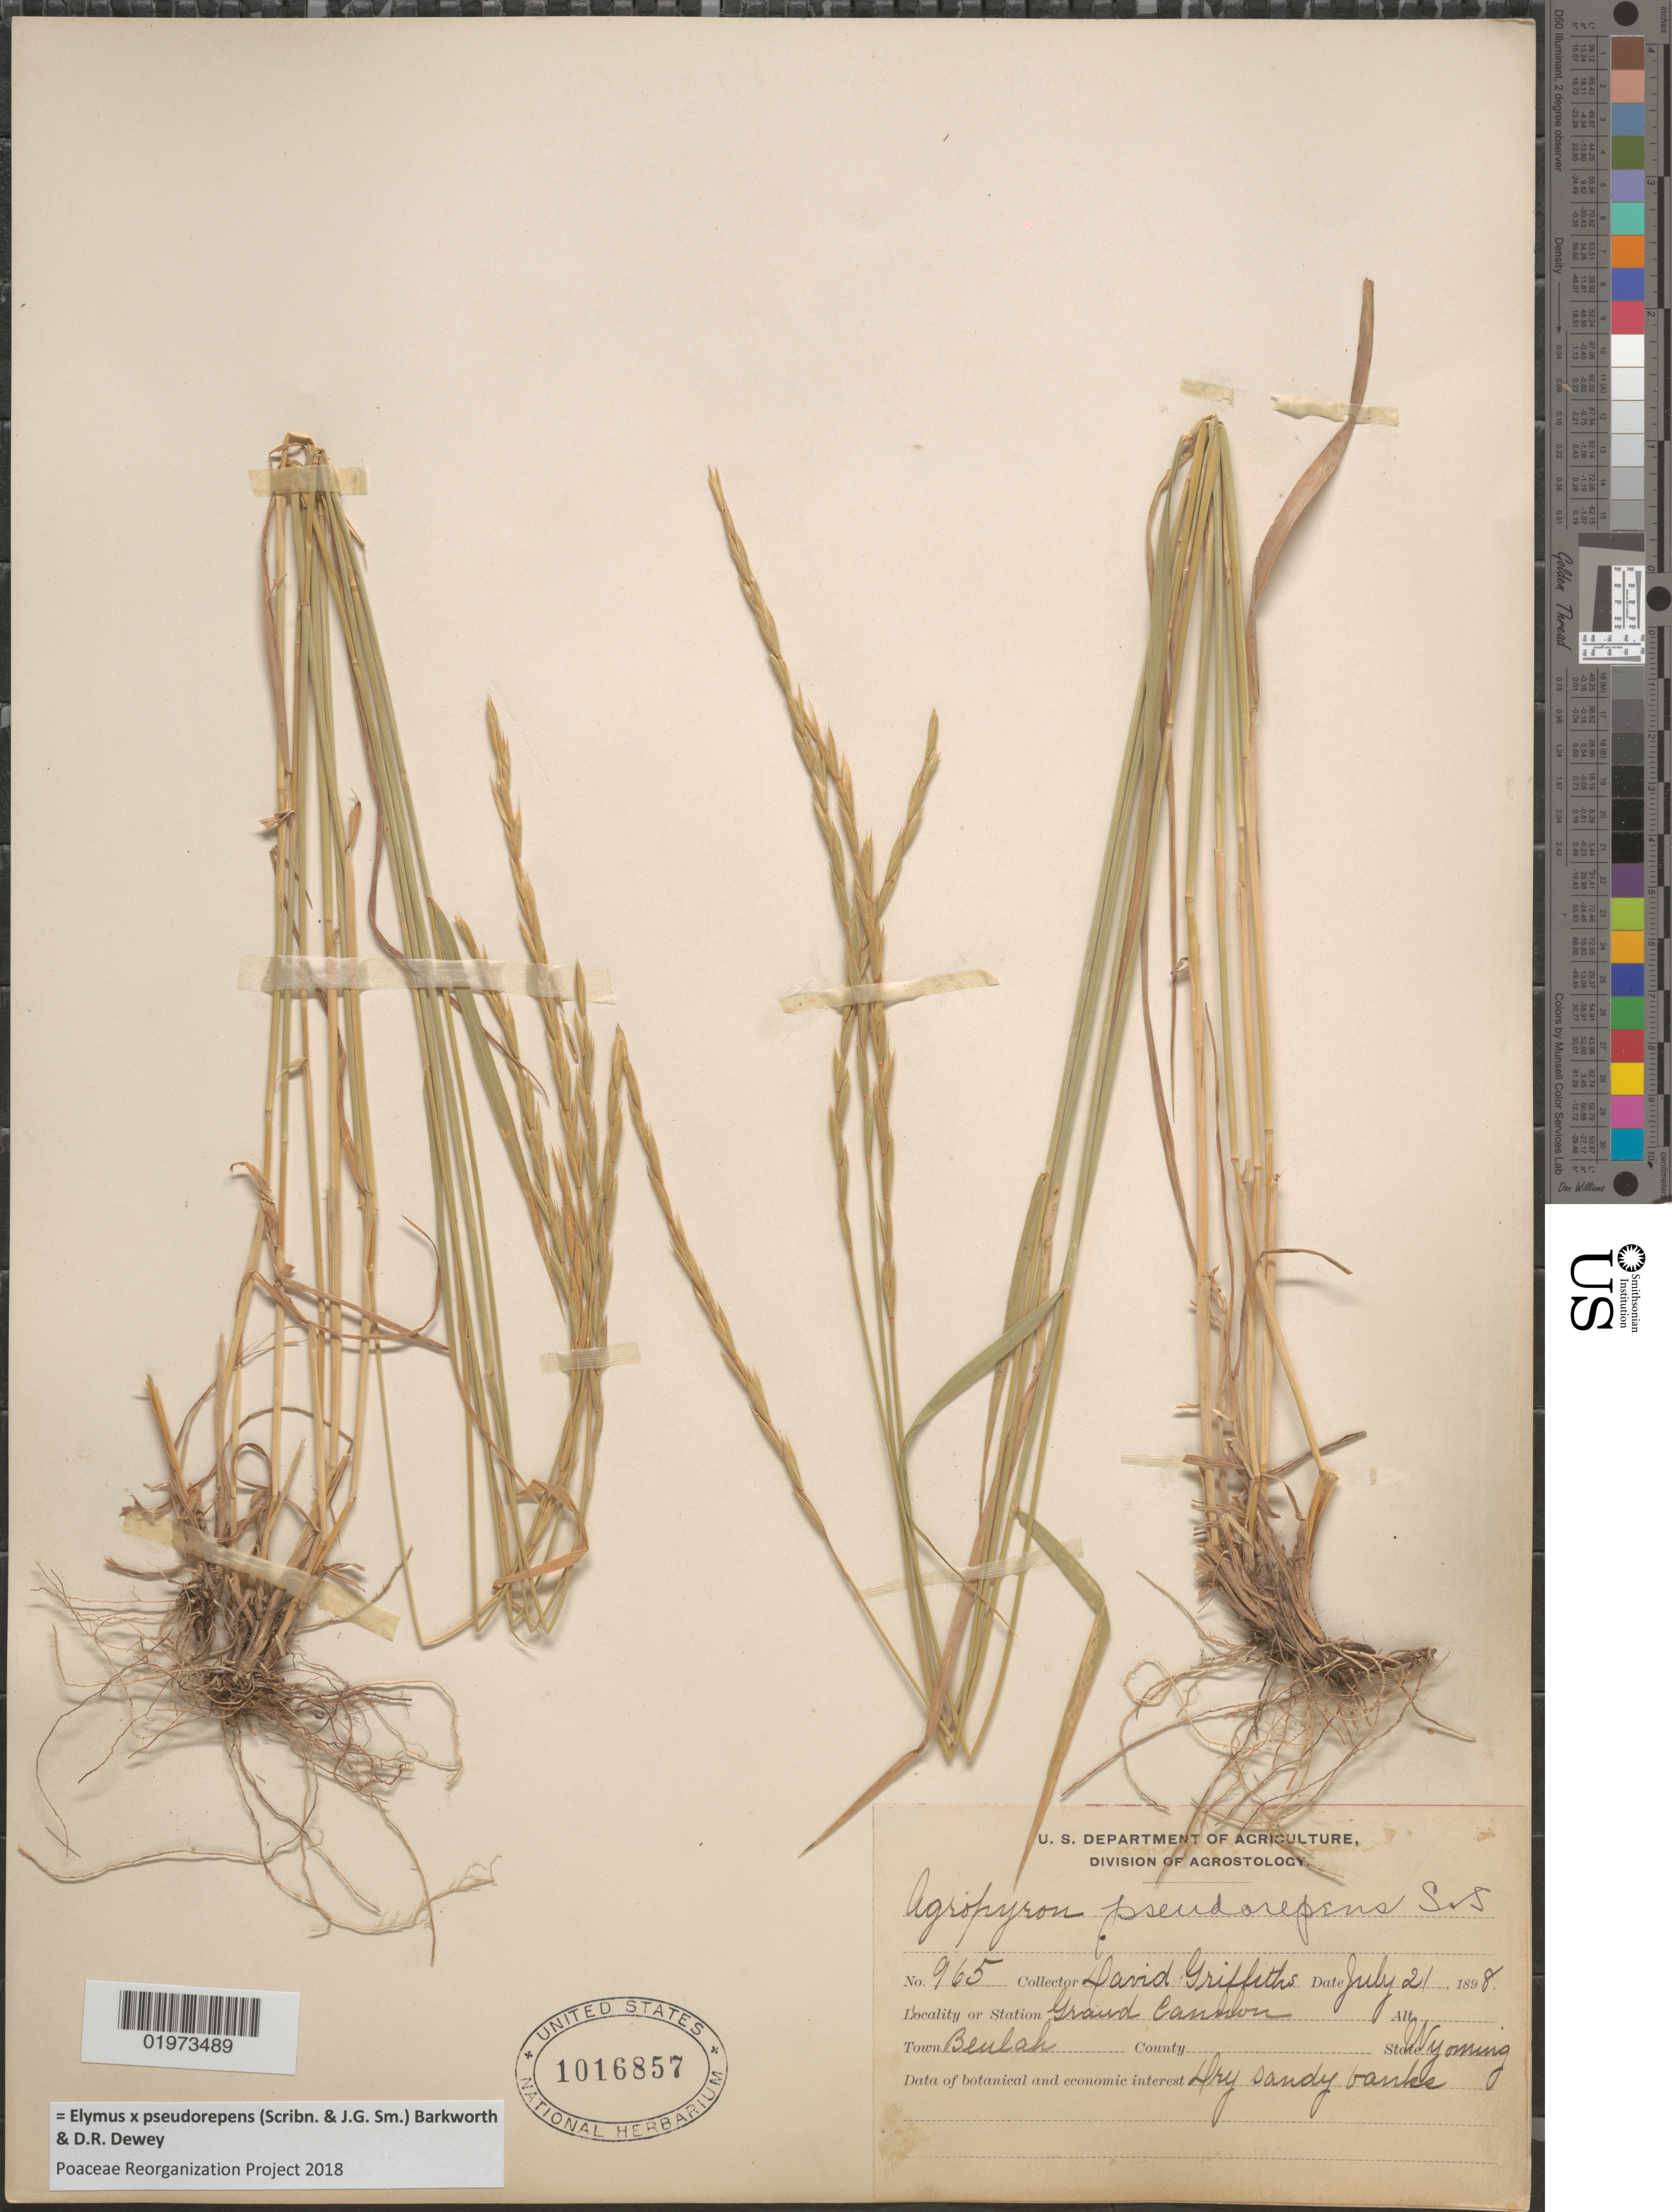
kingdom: Plantae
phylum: Tracheophyta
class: Liliopsida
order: Poales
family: Poaceae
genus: Elymus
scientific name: Elymus x pseudorepens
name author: (Scribn. & J.G. Sm.) Barkworth & Dewey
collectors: D. Griffiths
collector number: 965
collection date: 1898-07-21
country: United States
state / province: Wyoming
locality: Grand Cannon. Town Beulah.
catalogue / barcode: US 1016857